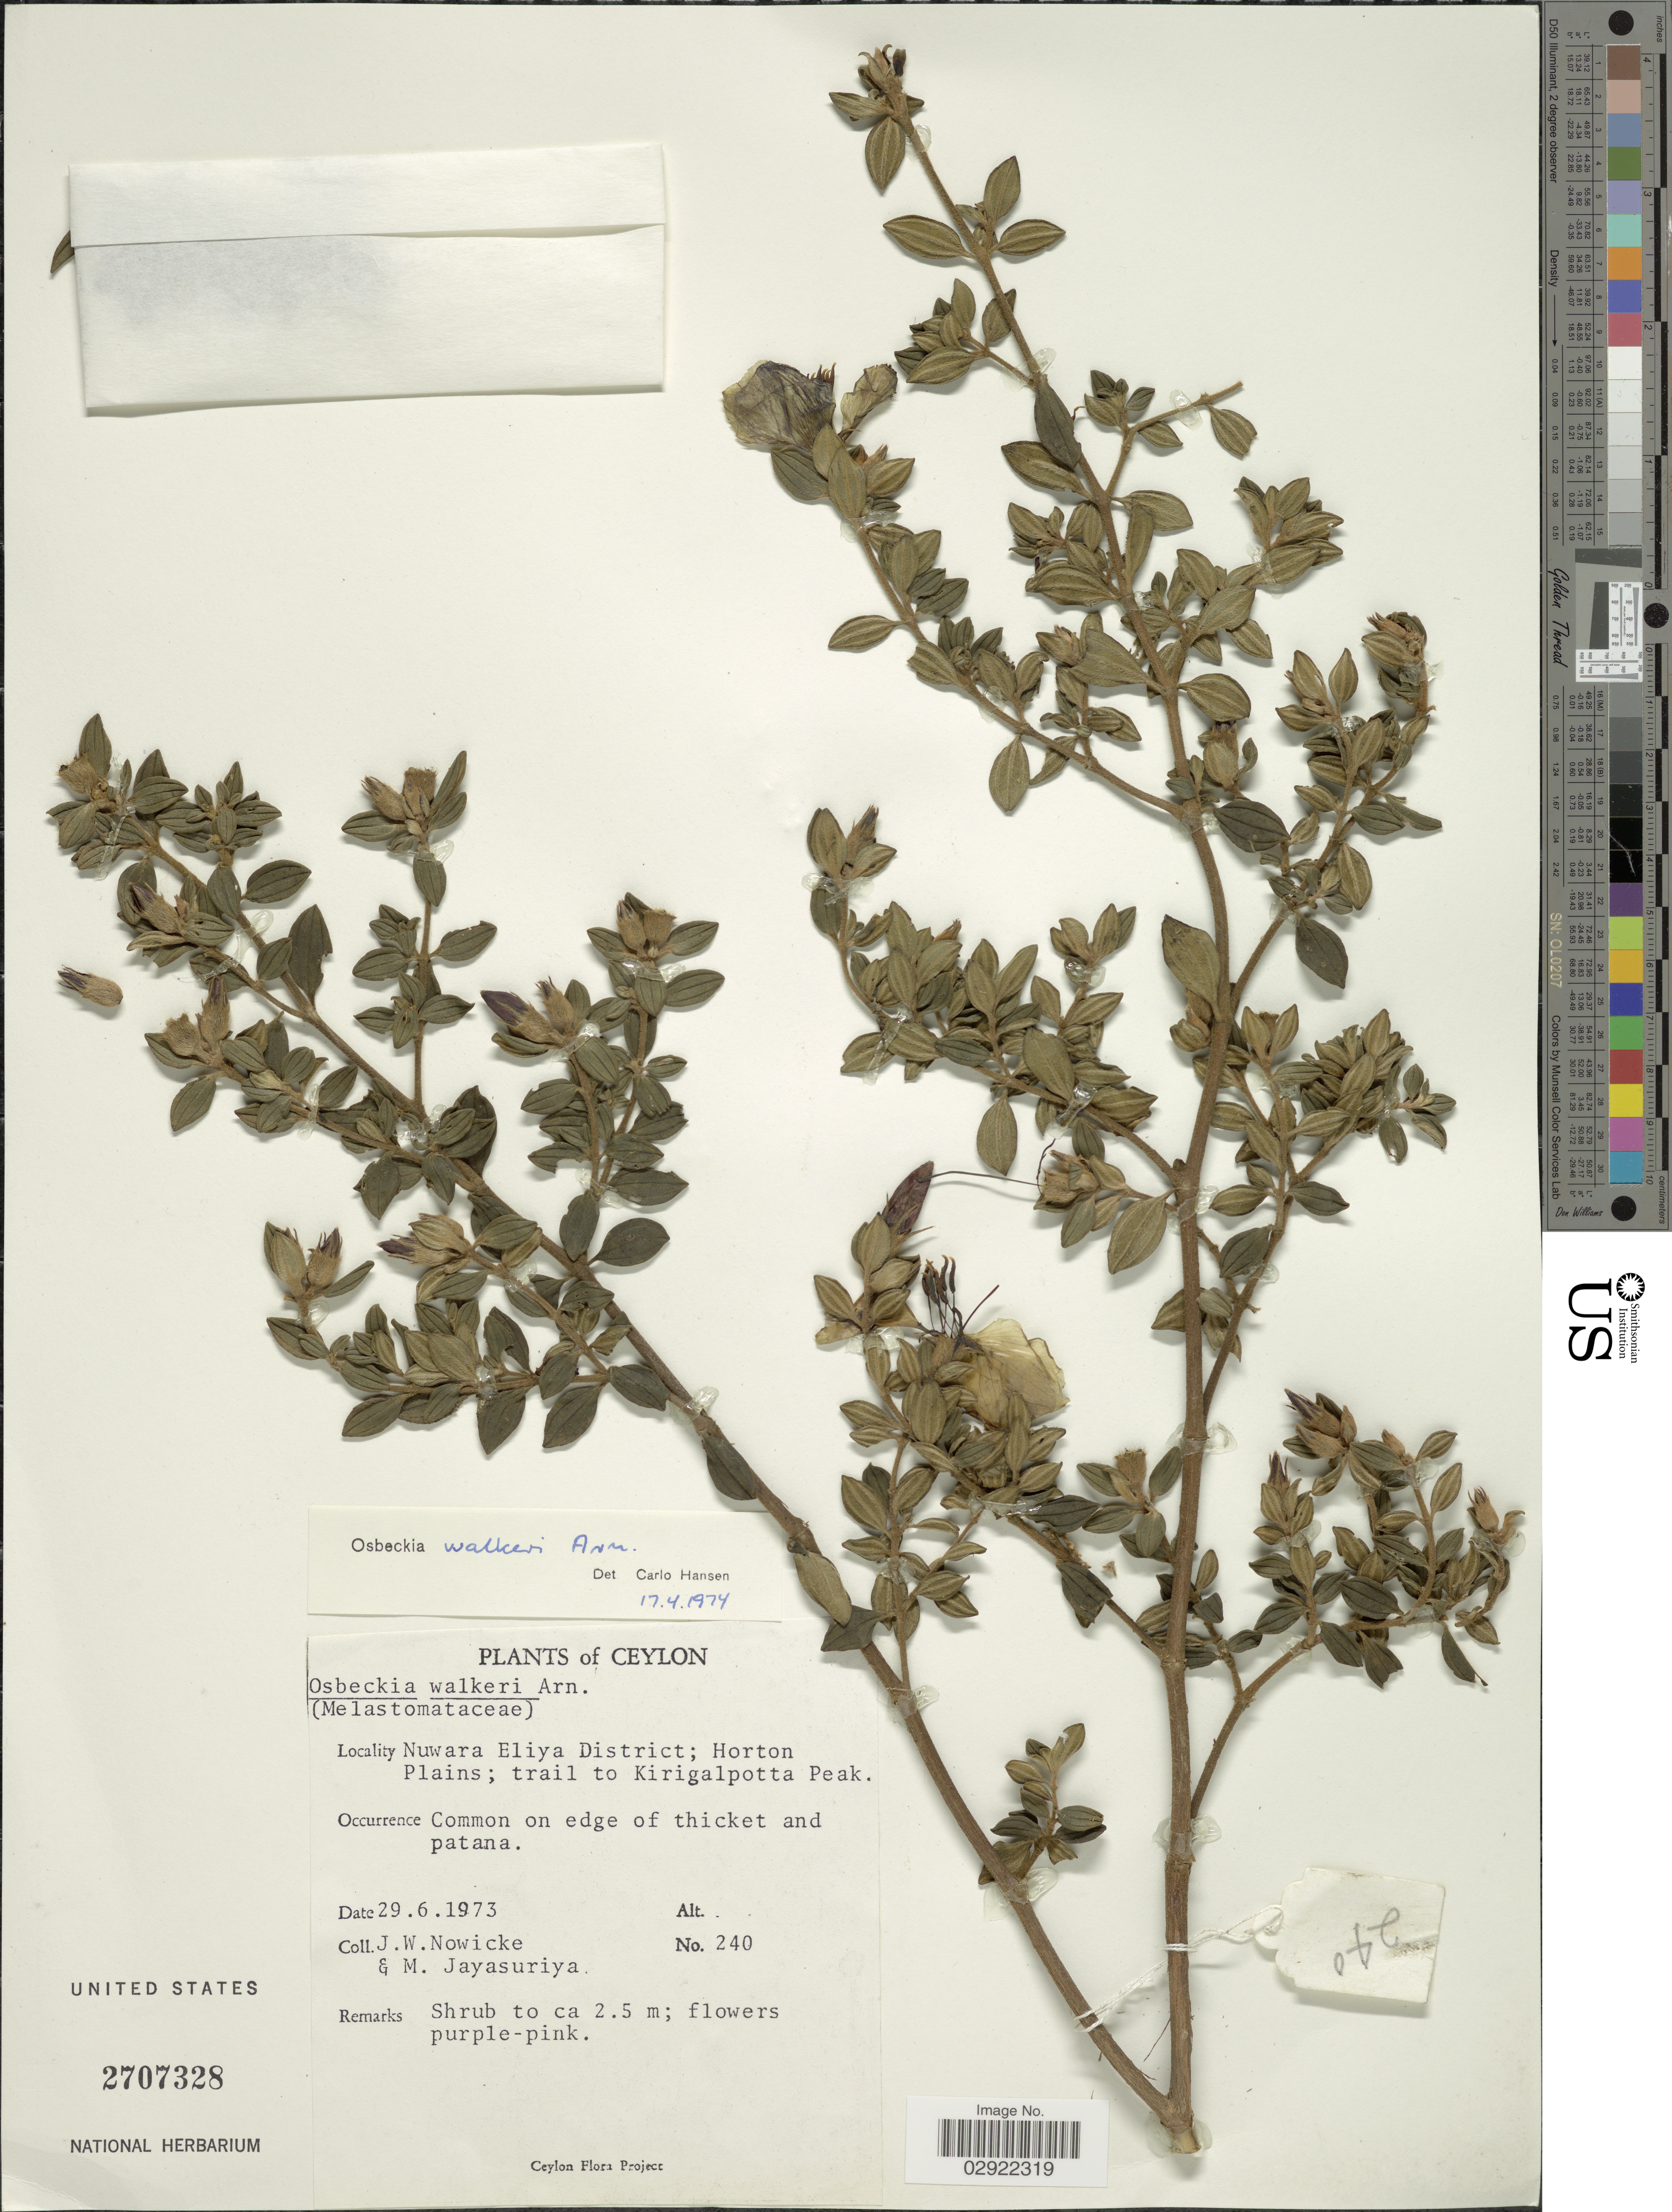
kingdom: Plantae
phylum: Tracheophyta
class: Magnoliopsida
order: Myrtales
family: Melastomataceae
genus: Osbeckia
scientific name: Osbeckia walkeri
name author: Arn.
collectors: J. W. Nowicke & M. Jayasuriya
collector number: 240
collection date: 1973-06-29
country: Sri Lanka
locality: Ceylon. Nuwara Eliya District; Horton Plains; trail to Kirigalpotta Peak.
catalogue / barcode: US 2707328